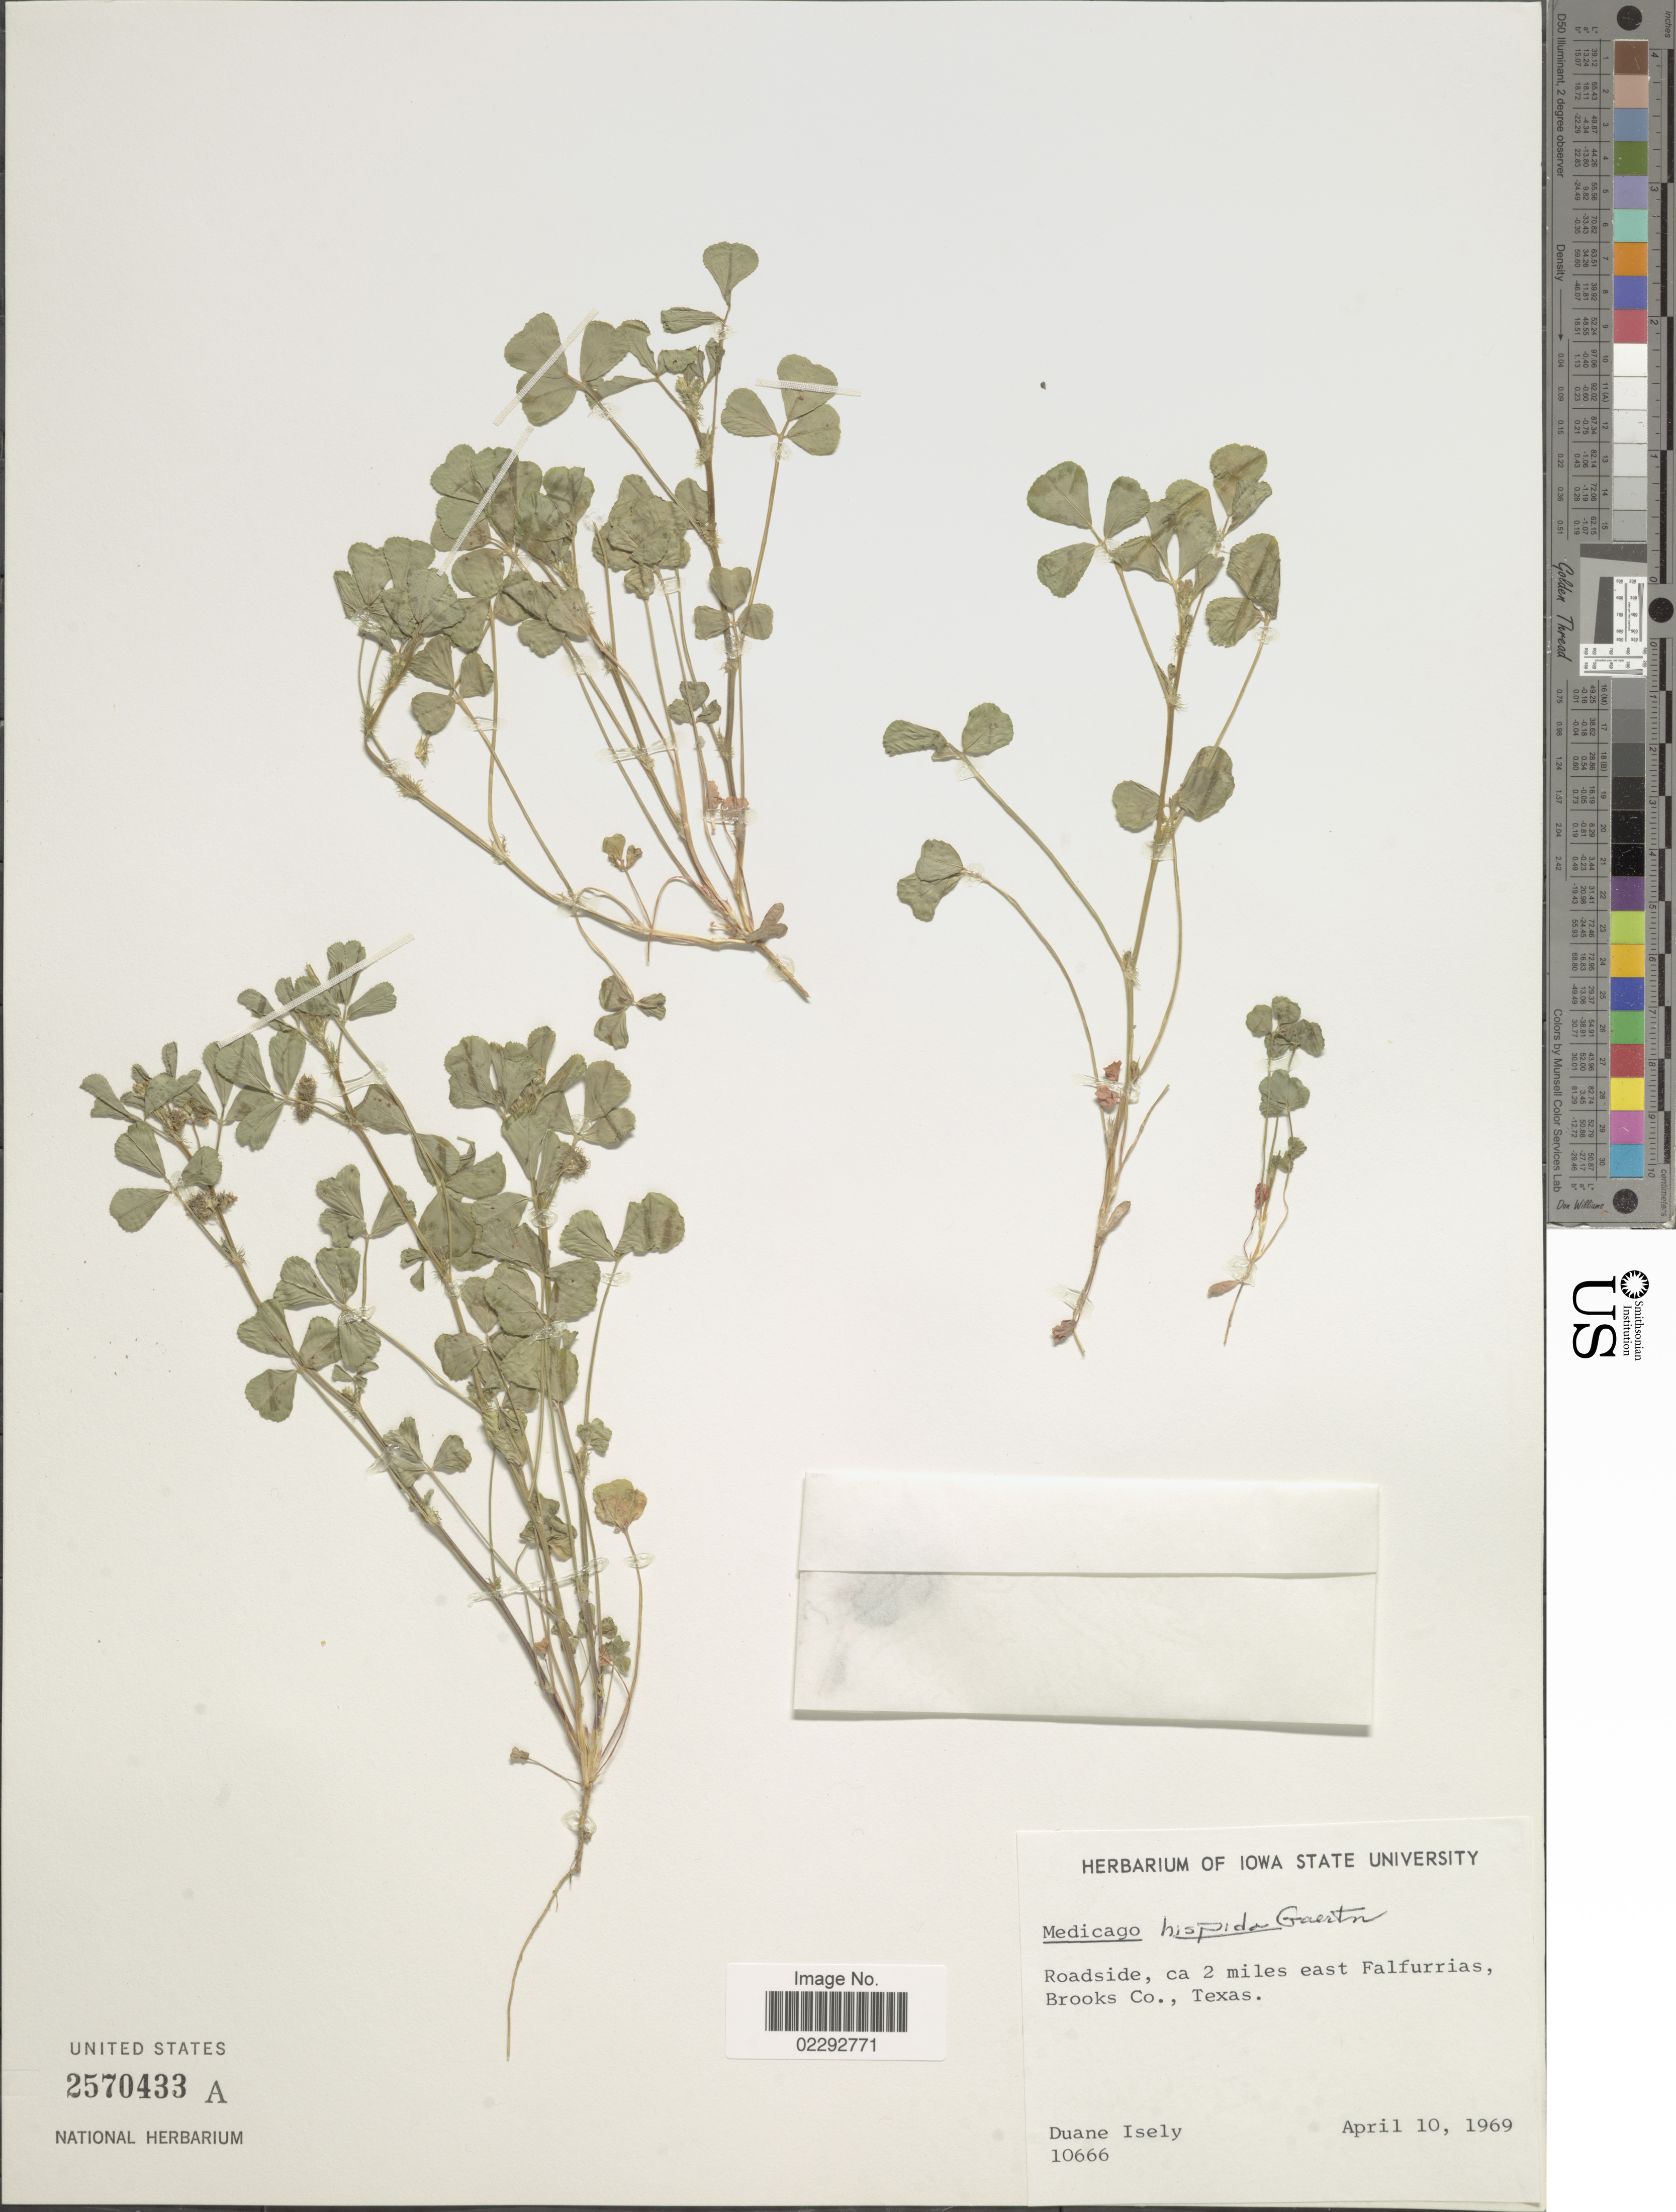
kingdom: Plantae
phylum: Tracheophyta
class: Magnoliopsida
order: Fabales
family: Fabaceae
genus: Medicago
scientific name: Medicago hispida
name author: Gaertn.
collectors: D. Isely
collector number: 10666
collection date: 1969-04-10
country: United States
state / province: Texas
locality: Ca 2 miles east Falfurrias, Brooks Co.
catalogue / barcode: US 2570433A